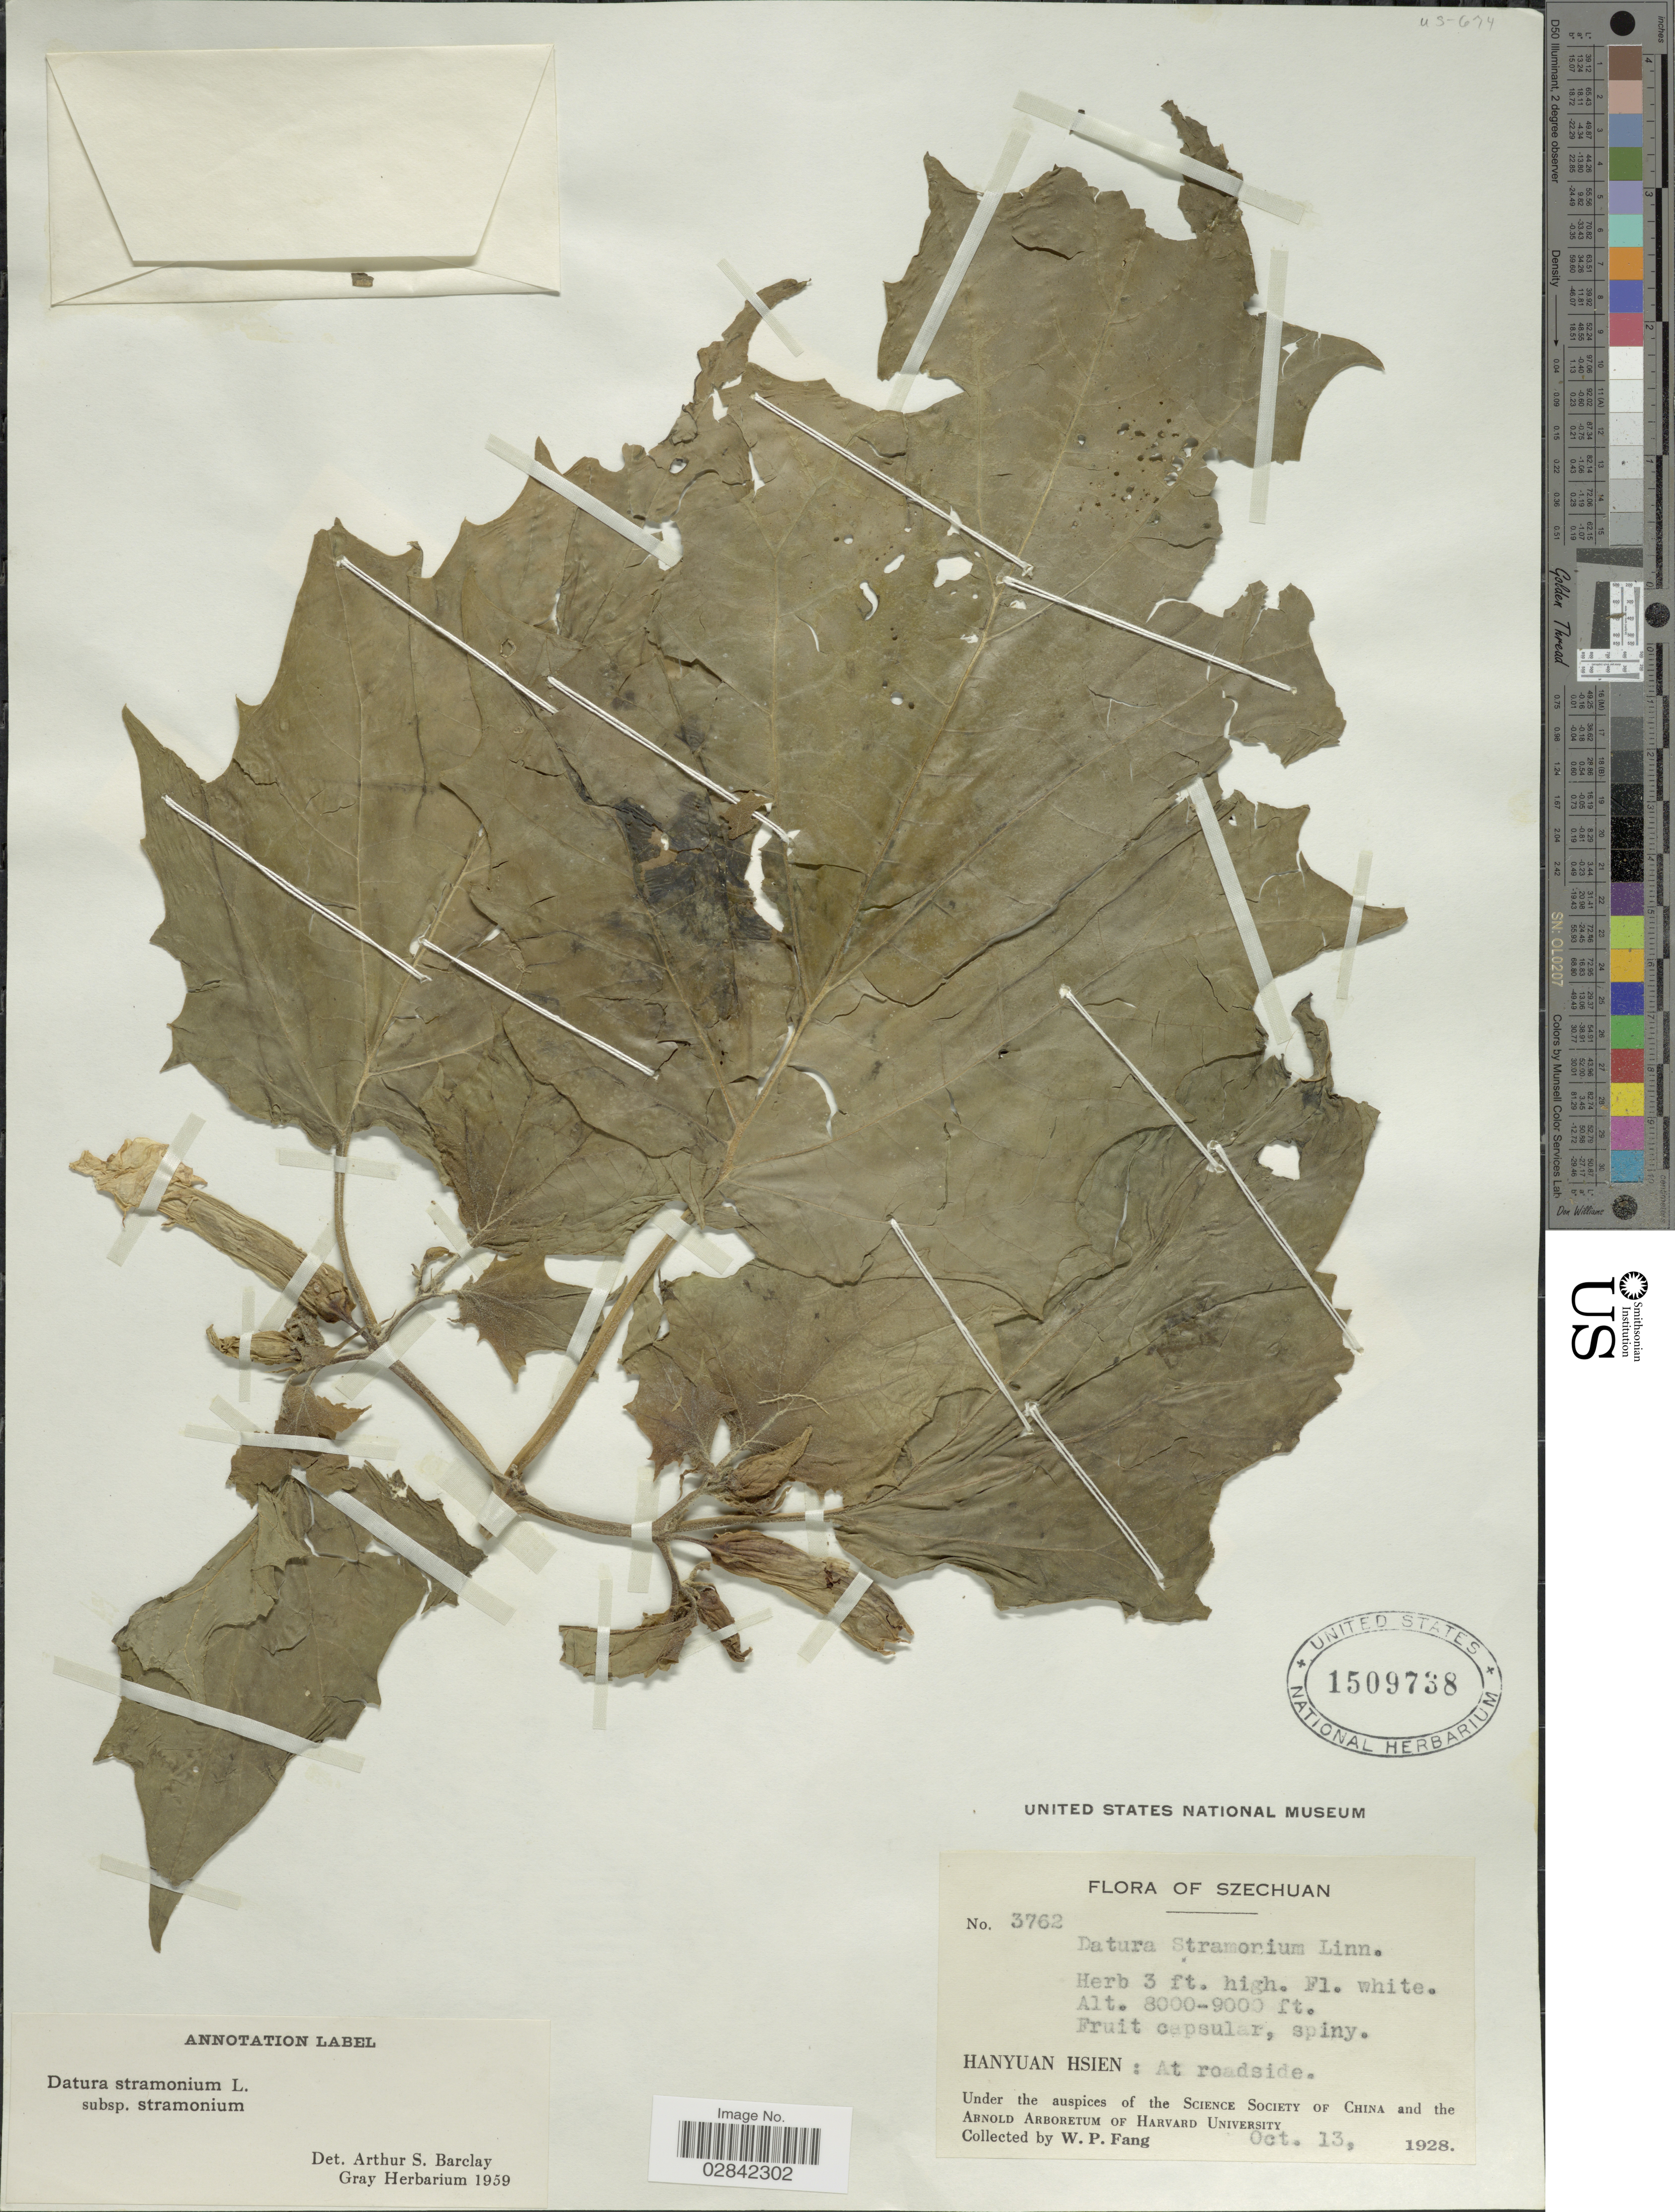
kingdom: Plantae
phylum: Tracheophyta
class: Magnoliopsida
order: Solanales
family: Solanaceae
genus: Datura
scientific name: Datura stramonium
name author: L.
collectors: W. P. Fang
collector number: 3762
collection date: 1928-10-13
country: China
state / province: Sichuan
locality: Szechuan, Hanyuan Hsien: At roadside.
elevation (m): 2438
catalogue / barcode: US 1509738